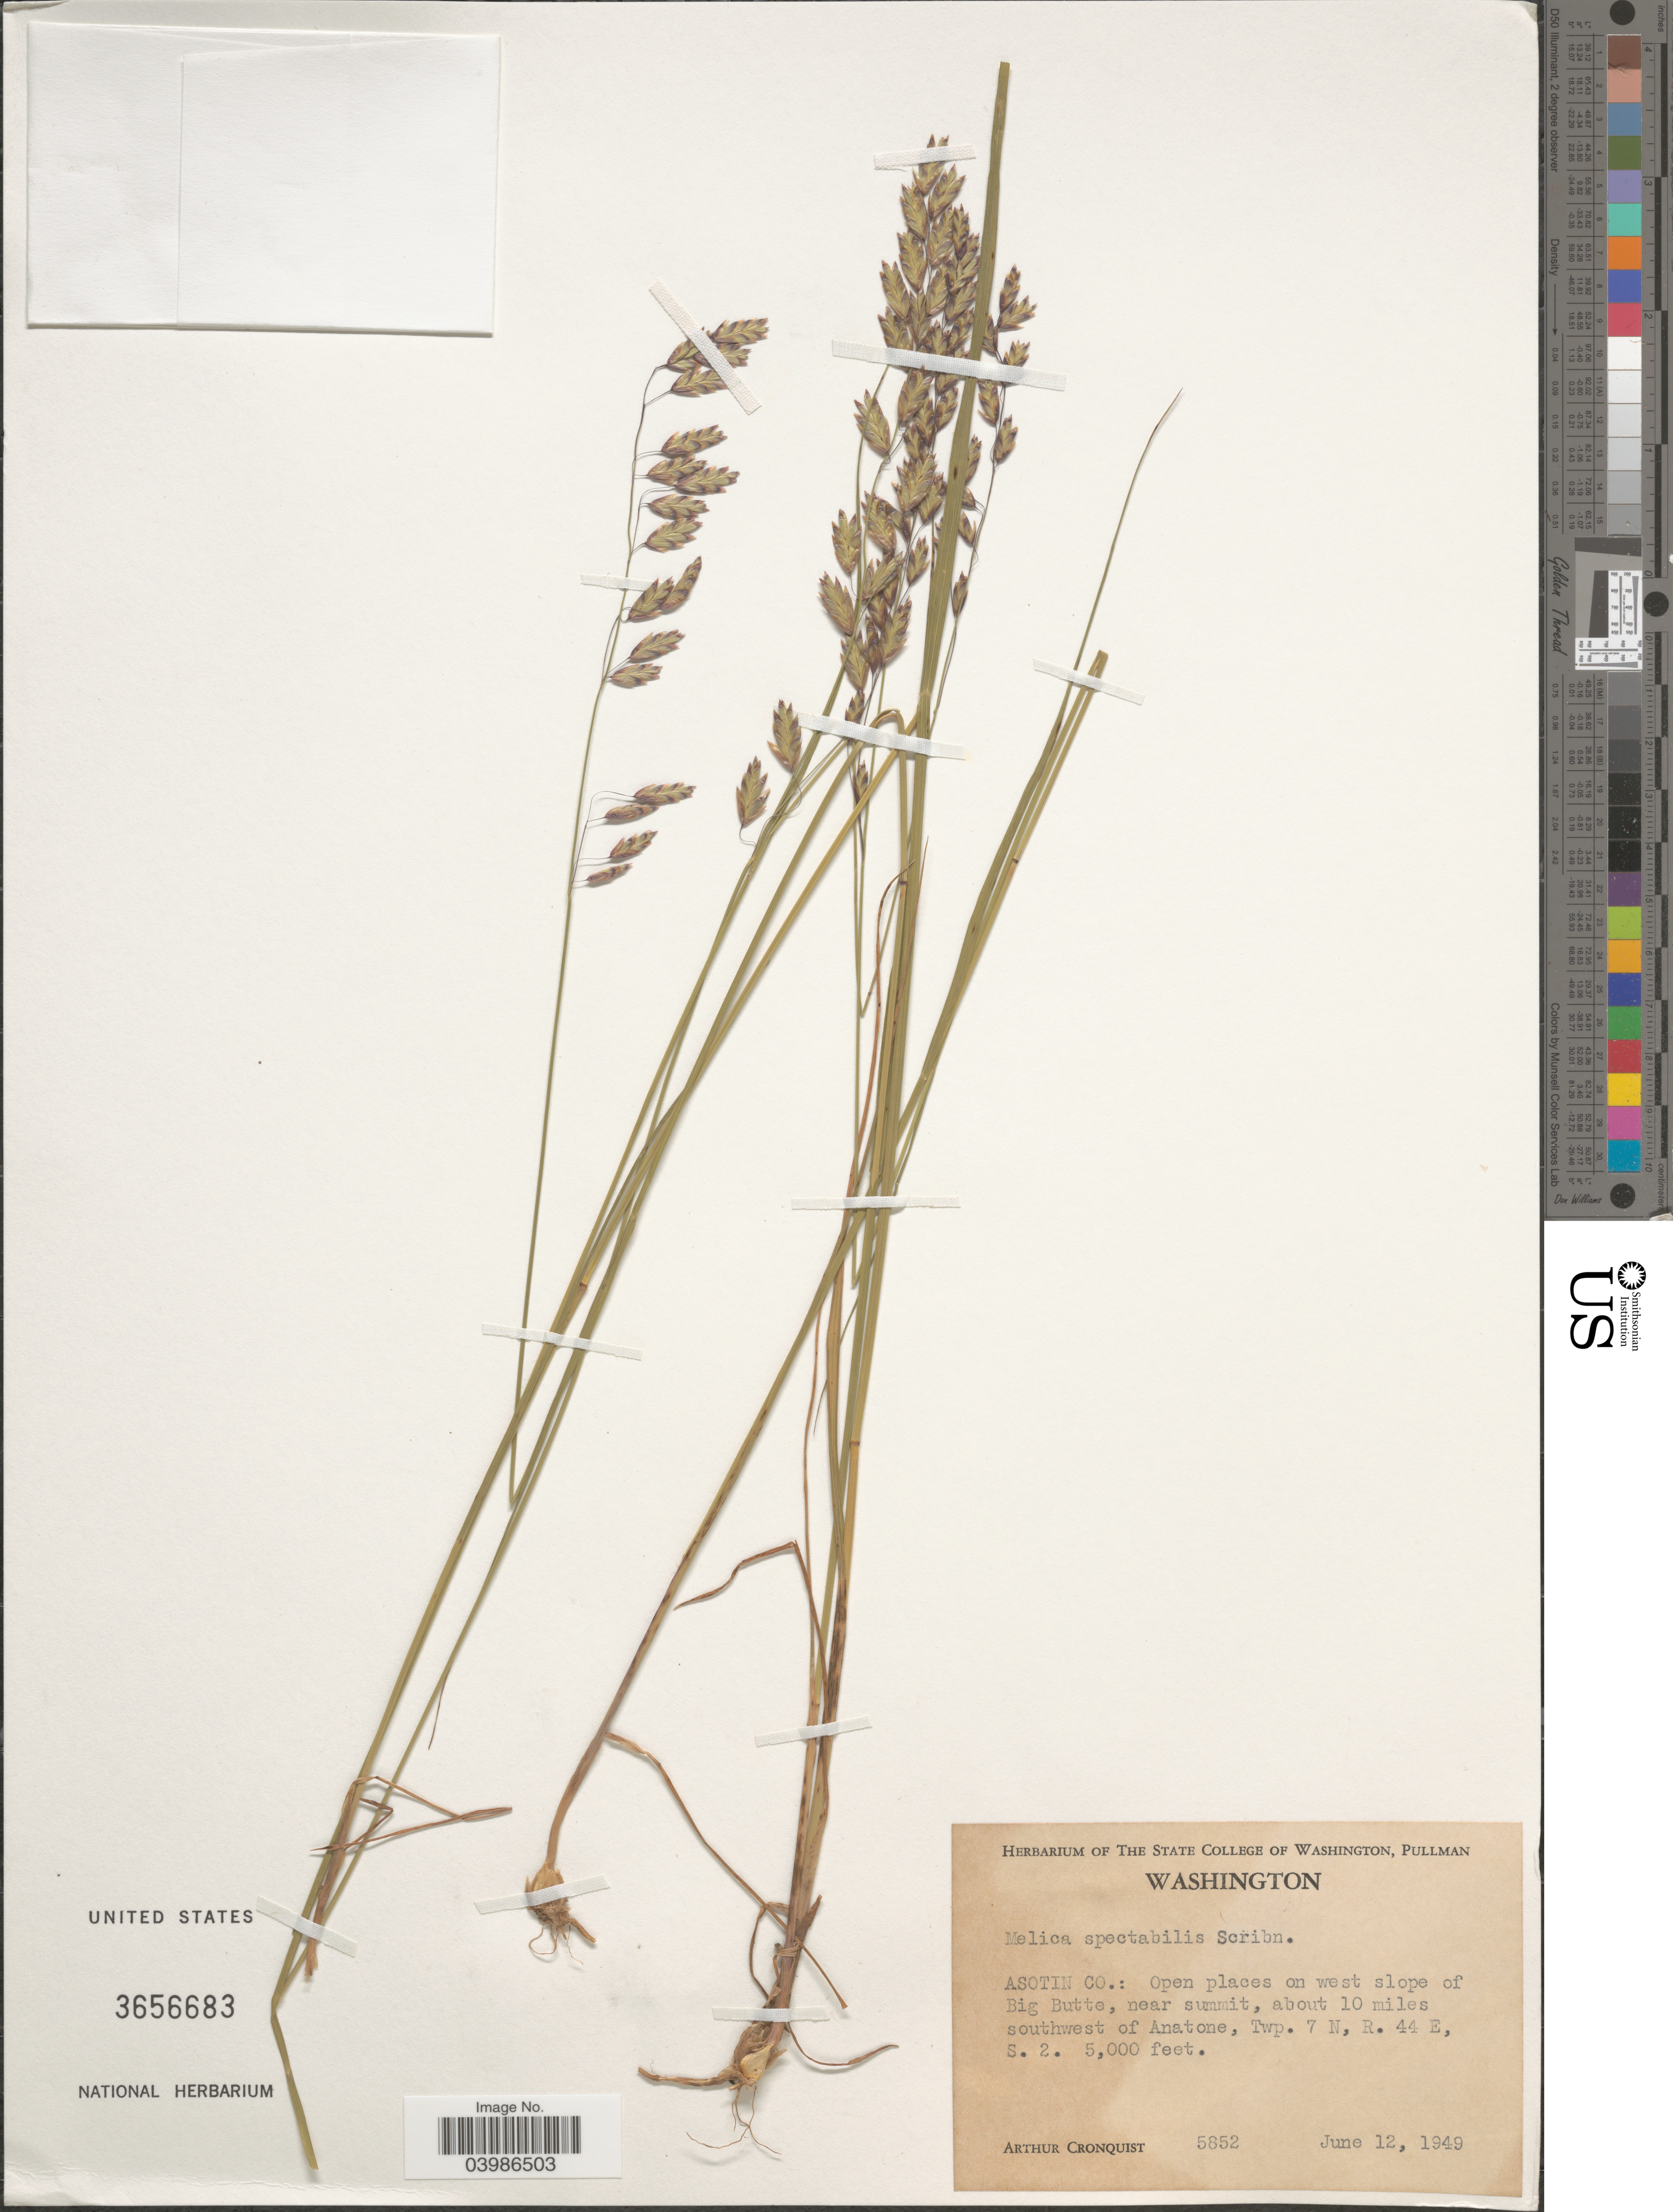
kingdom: Plantae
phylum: Tracheophyta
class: Liliopsida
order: Poales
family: Poaceae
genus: Melica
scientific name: Melica spectabilis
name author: Scribn.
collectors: A. J. Cronquist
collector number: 5852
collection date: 1949-06-12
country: United States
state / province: Washington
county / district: Asotin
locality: Asotin Co.: Open places on west slope of Big Butte, near summit, about 10 miles southwest of Anatone, Twp. 7 N, R. 44 E, S. 2.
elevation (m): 1524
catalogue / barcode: US 3656683